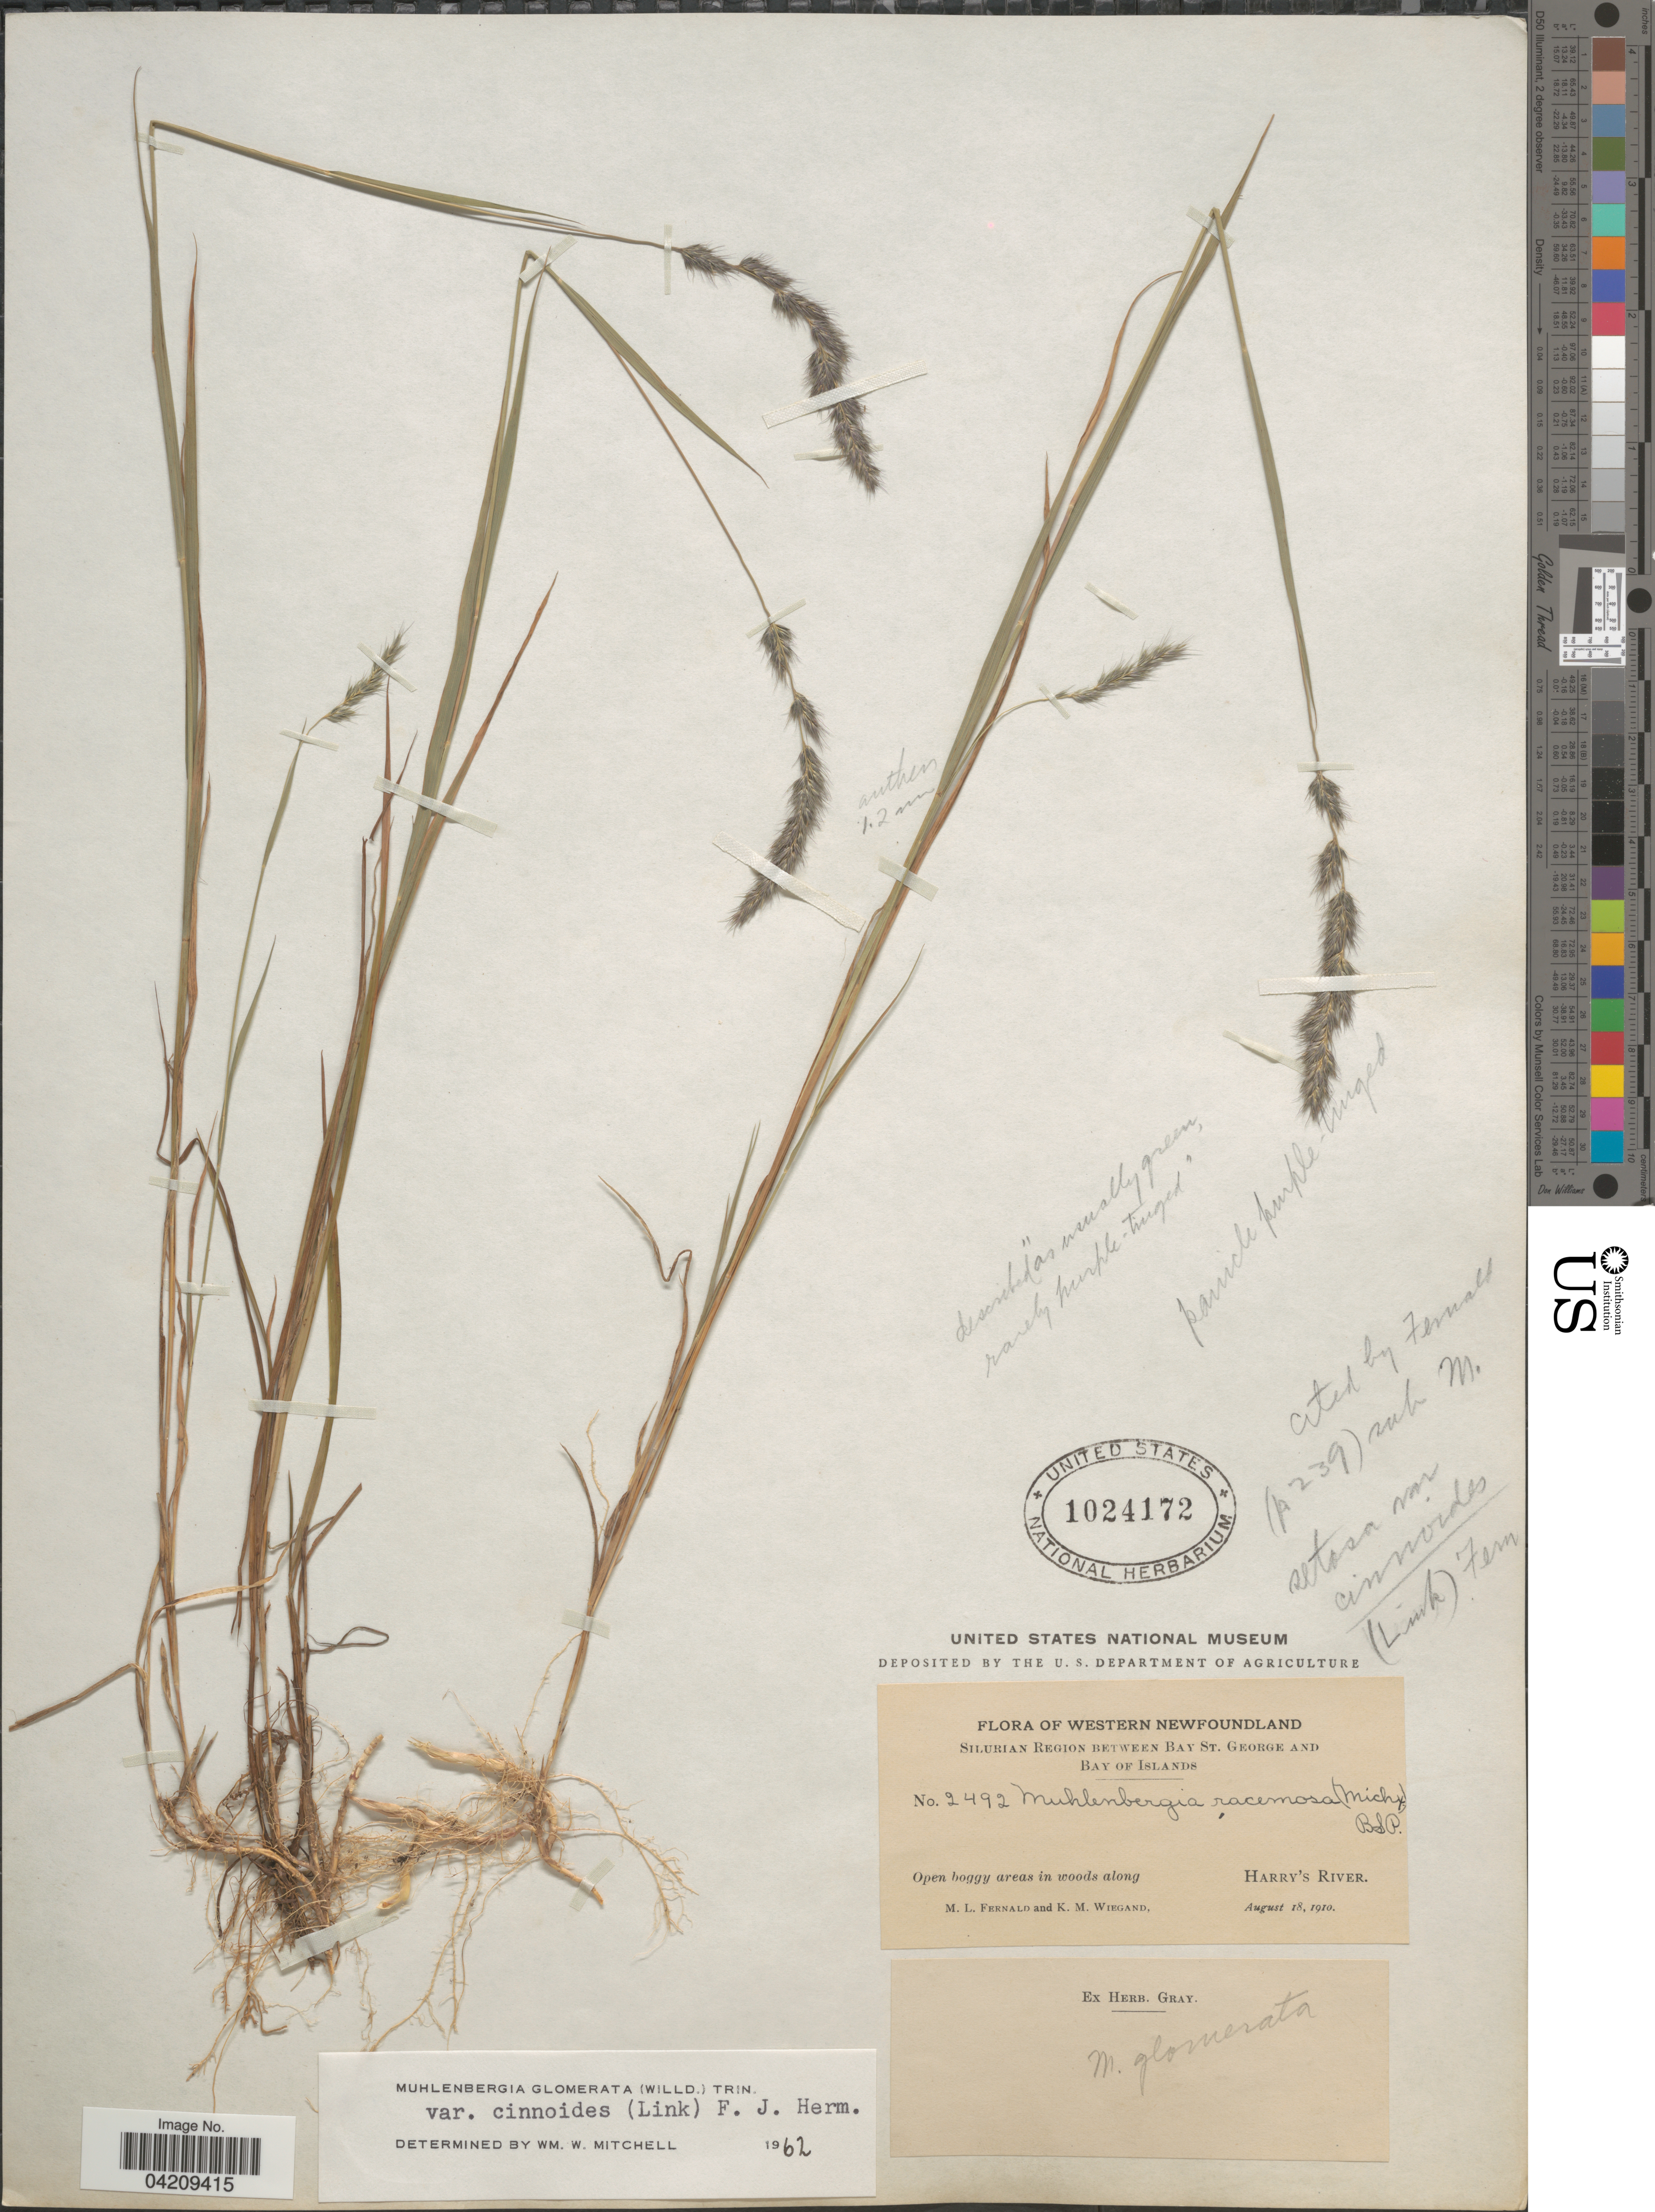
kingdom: Plantae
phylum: Tracheophyta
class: Liliopsida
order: Poales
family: Poaceae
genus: Muhlenbergia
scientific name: Muhlenbergia glomerata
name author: (Willd.) Trin.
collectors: M. L. Fernald & K. M. Wiegand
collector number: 2492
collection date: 1910-08-18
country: Canada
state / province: Newfoundland and Labrador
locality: Western Newfoundland. Silurian Region between Bay St. George and Bay of Islands. Open boggy areas in woods along Harry's River.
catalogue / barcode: US 1024172